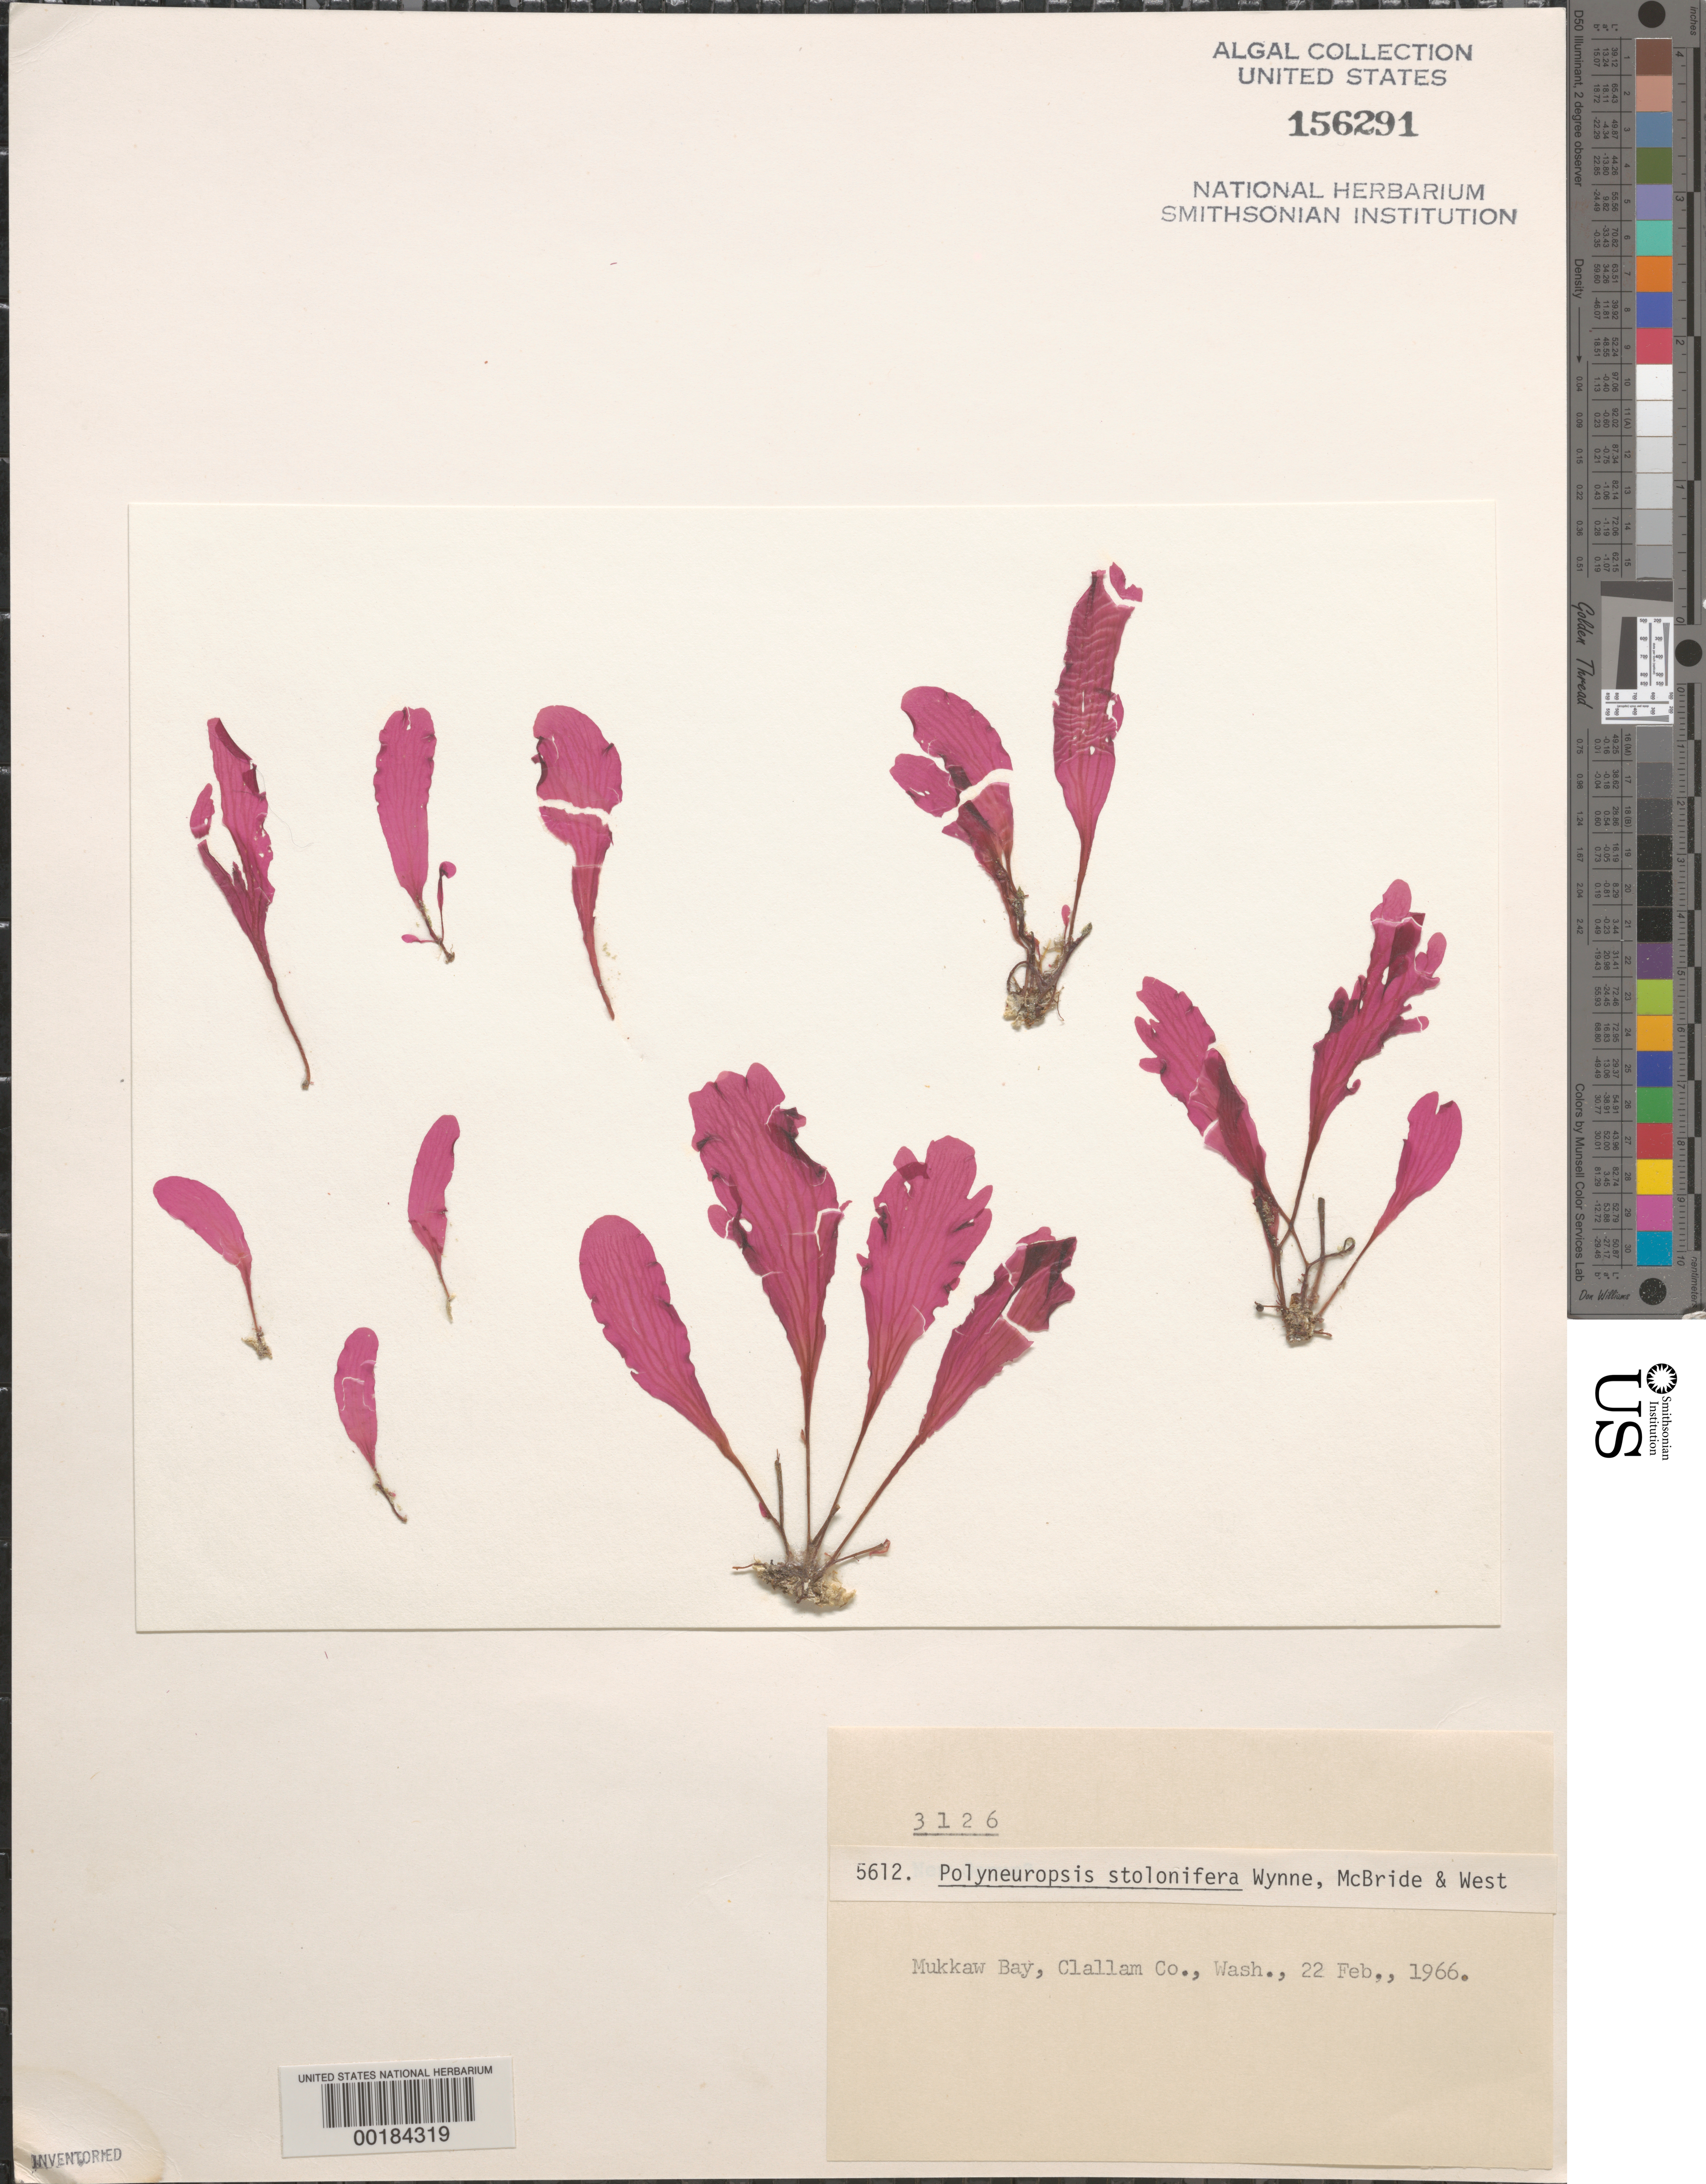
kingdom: Plantae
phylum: Rhodophyta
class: Florideophyceae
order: Ceramiales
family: Delesseriaceae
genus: Polyneuropsis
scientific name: Polyneuropsis stolonifera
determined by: Dixon, P. S.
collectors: P. S. Dixon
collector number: PSD 3126 & PSD 5612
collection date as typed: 22 Feb 1966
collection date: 1966-02-22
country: United States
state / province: Washington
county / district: Clallam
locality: Mukkaw Bay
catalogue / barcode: US 156291